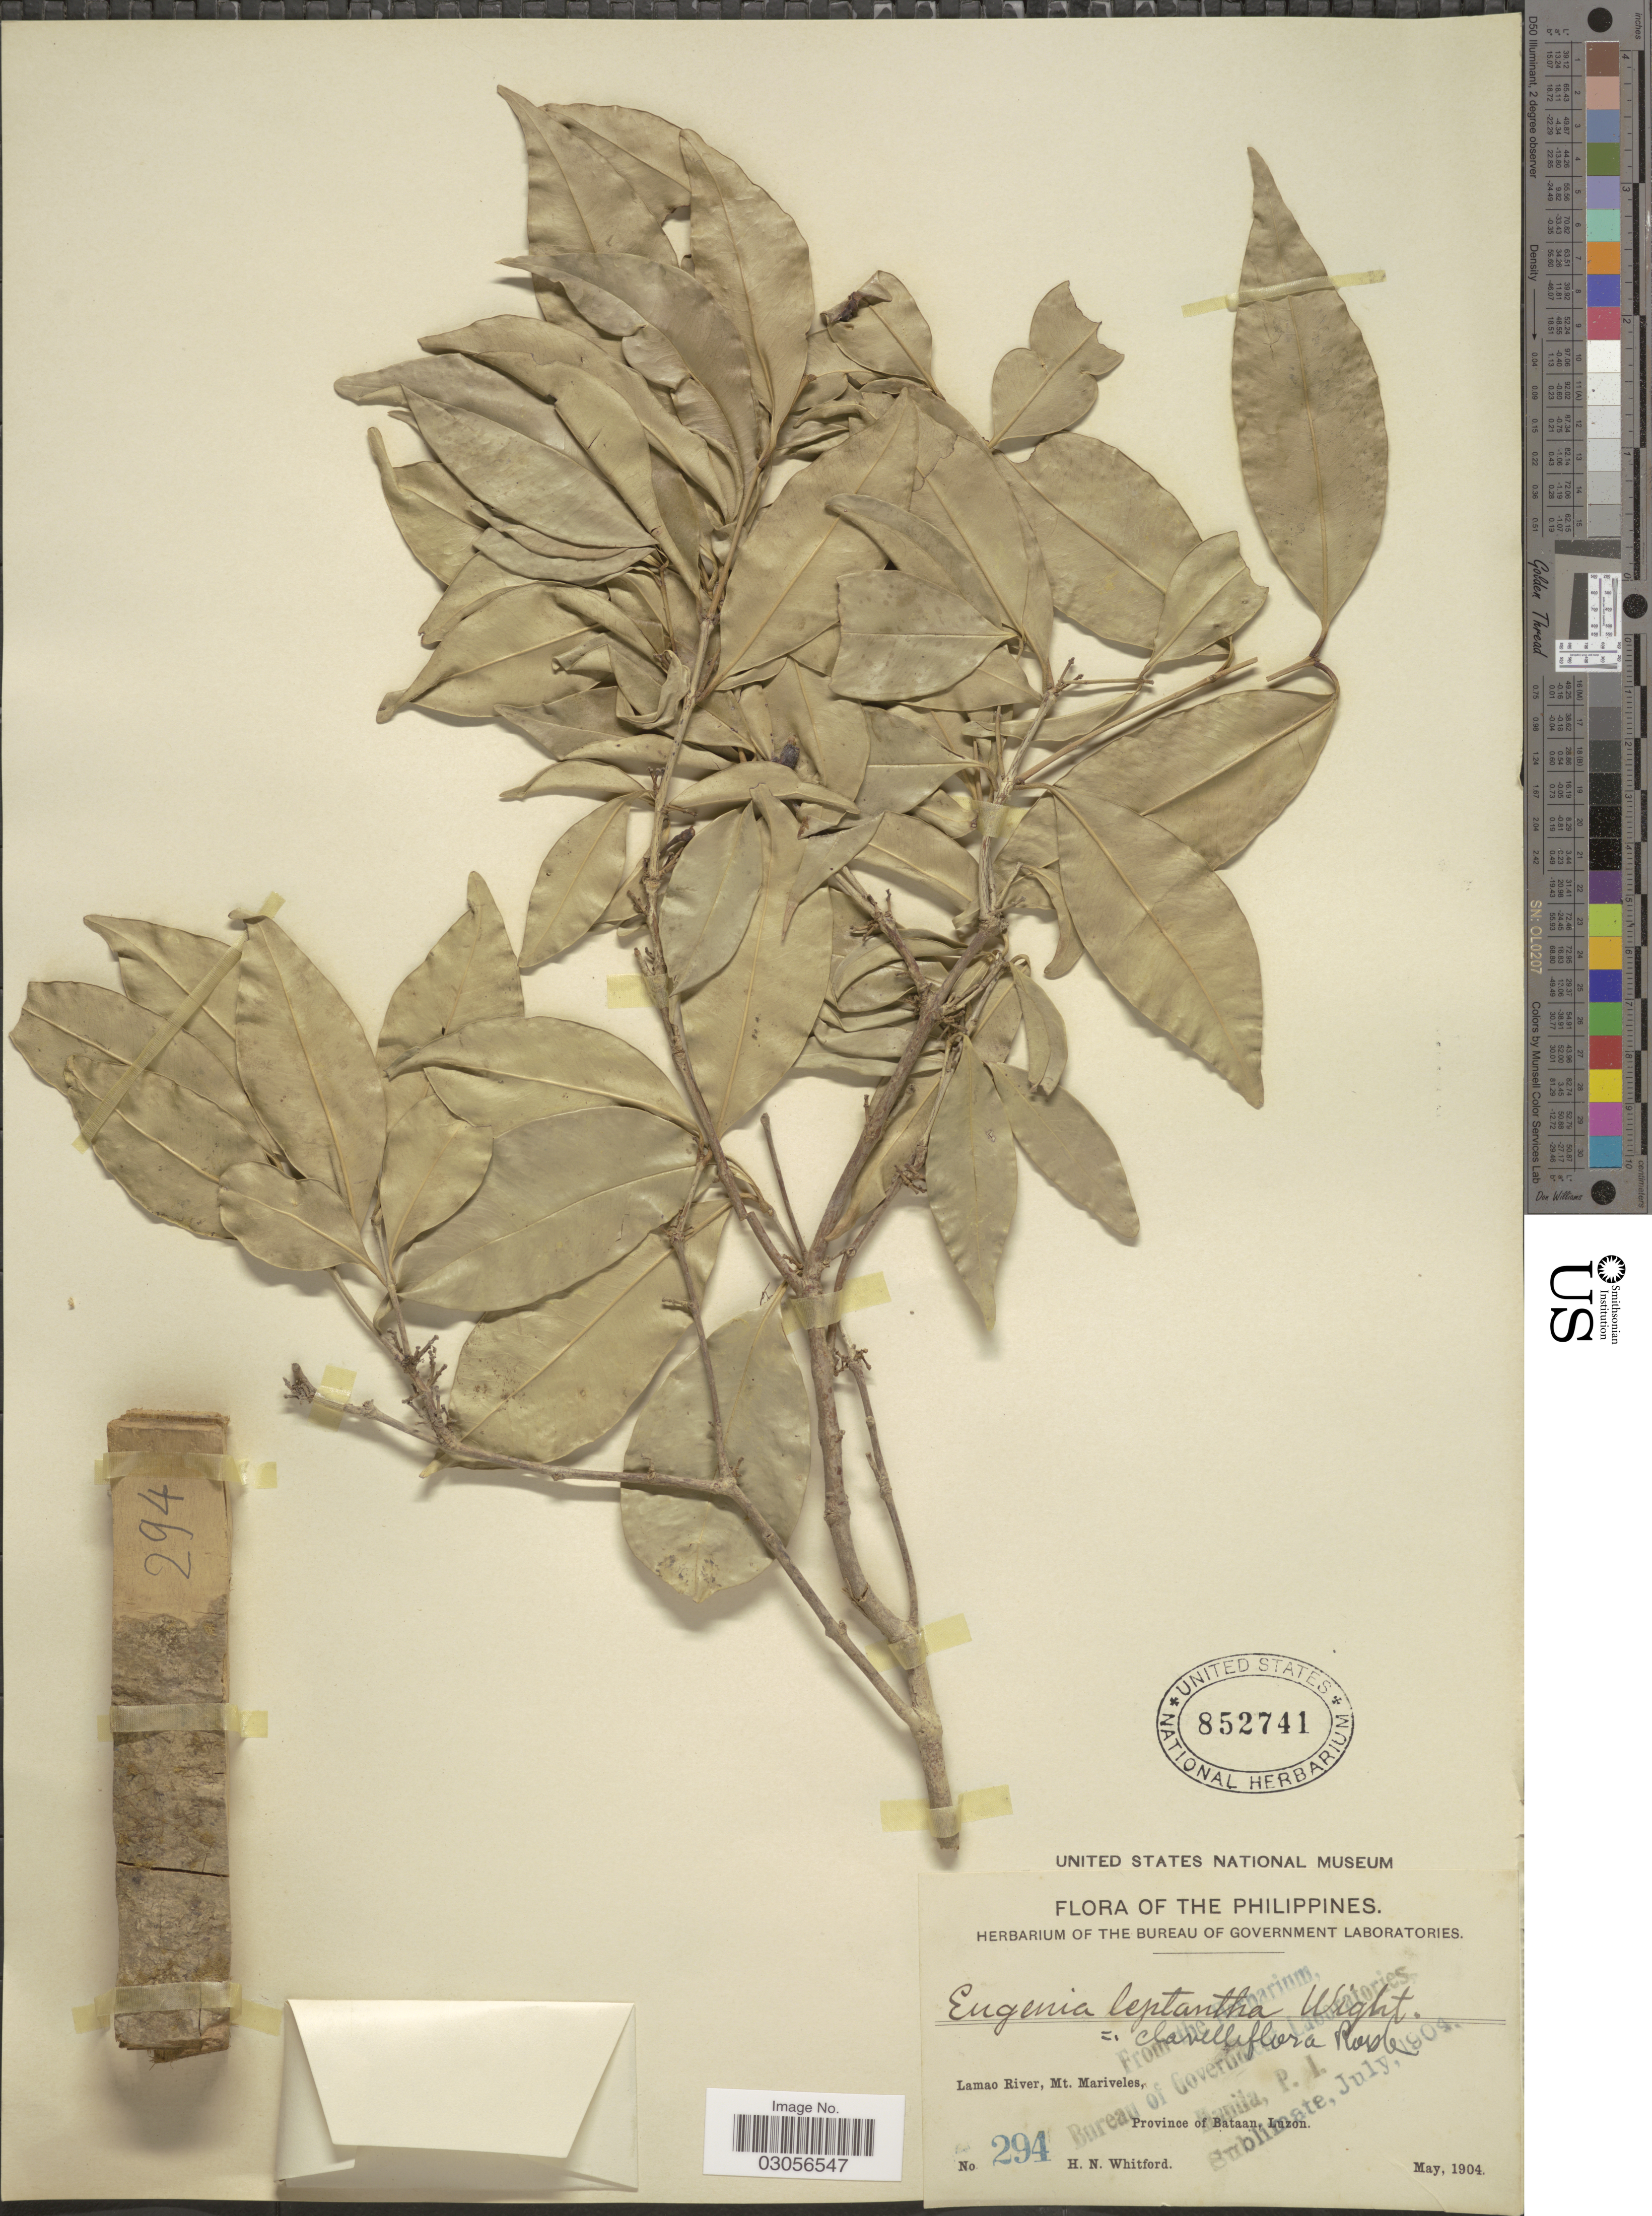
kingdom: Plantae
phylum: Tracheophyta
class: Magnoliopsida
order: Myrtales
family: Myrtaceae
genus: Syzygium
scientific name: Syzygium claviflorum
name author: (Roxb.) Wall. ex Steud.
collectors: H. N. Whitford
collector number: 294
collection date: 1904-05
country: Philippines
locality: Lamao River, Mt. Mariveles, Province of Bataan, Luzon.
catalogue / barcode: US 852741